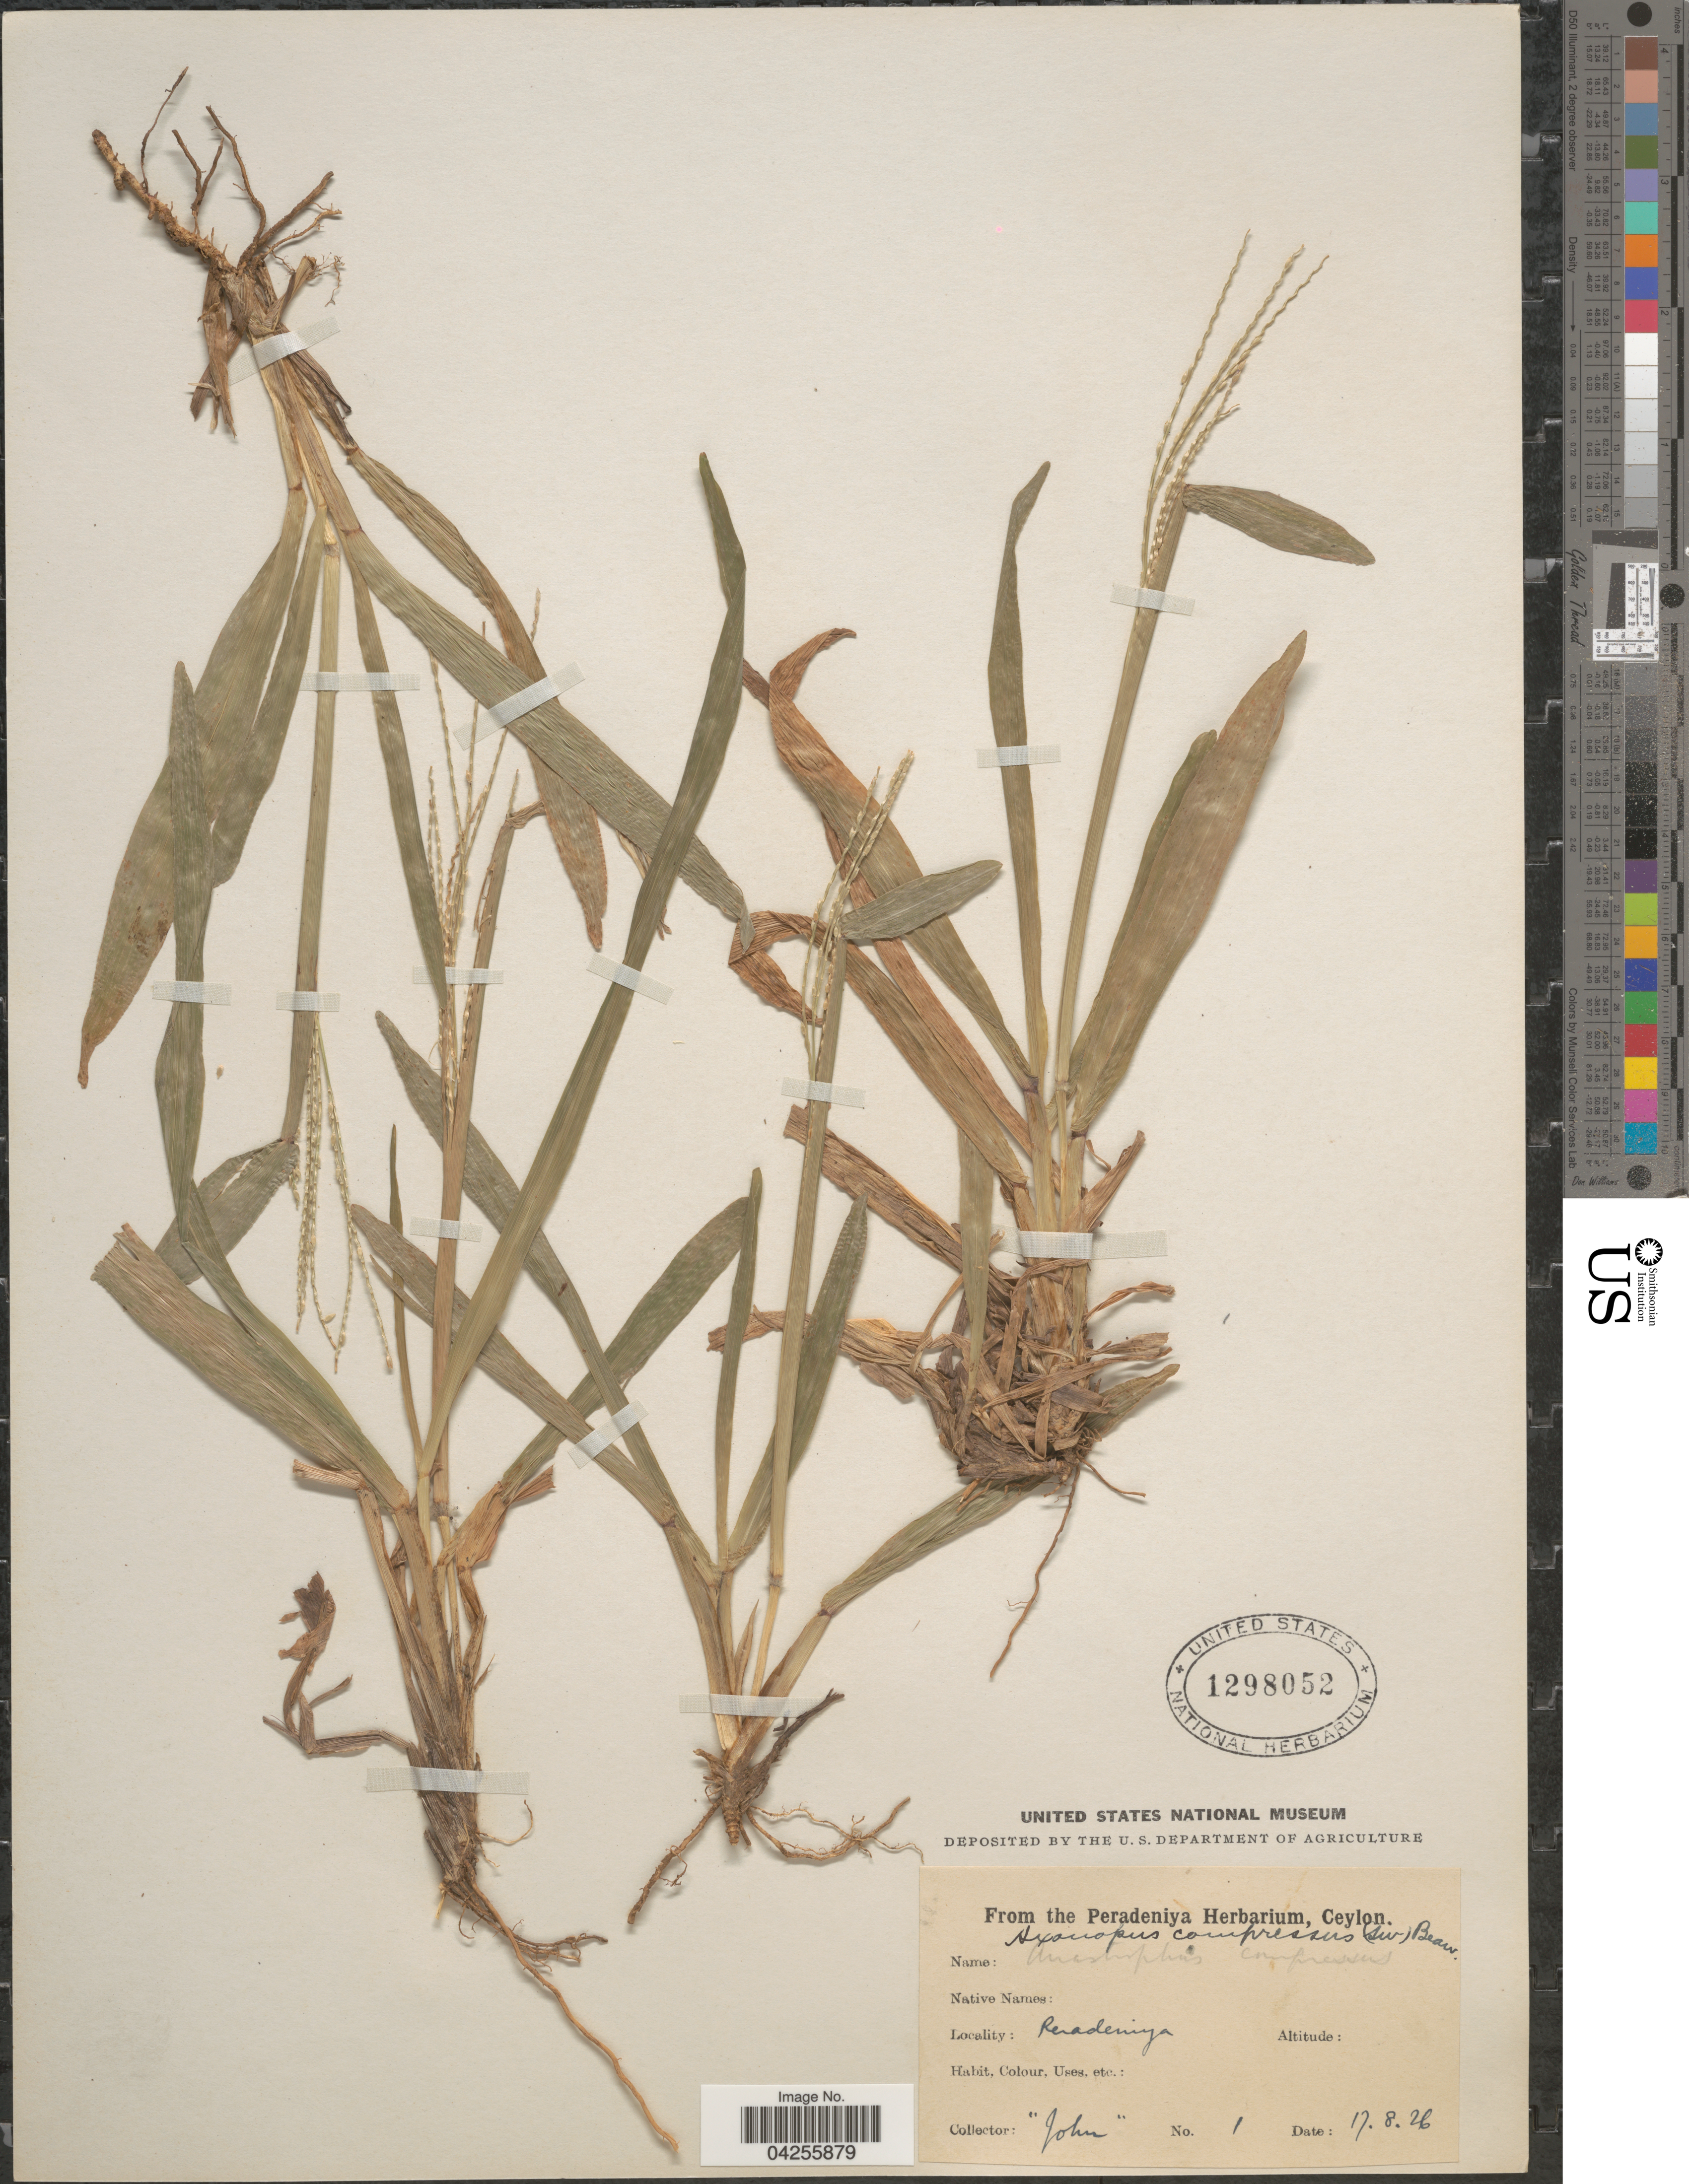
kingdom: Plantae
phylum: Tracheophyta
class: Liliopsida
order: Poales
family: Poaceae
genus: Axonopus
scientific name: Axonopus compressus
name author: (Sw.) P. Beauv.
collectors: -. John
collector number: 1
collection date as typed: Transcribed d/m/y: 17/8/26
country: Sri Lanka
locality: Ceylon. Peradeniya.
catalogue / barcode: US 1298052